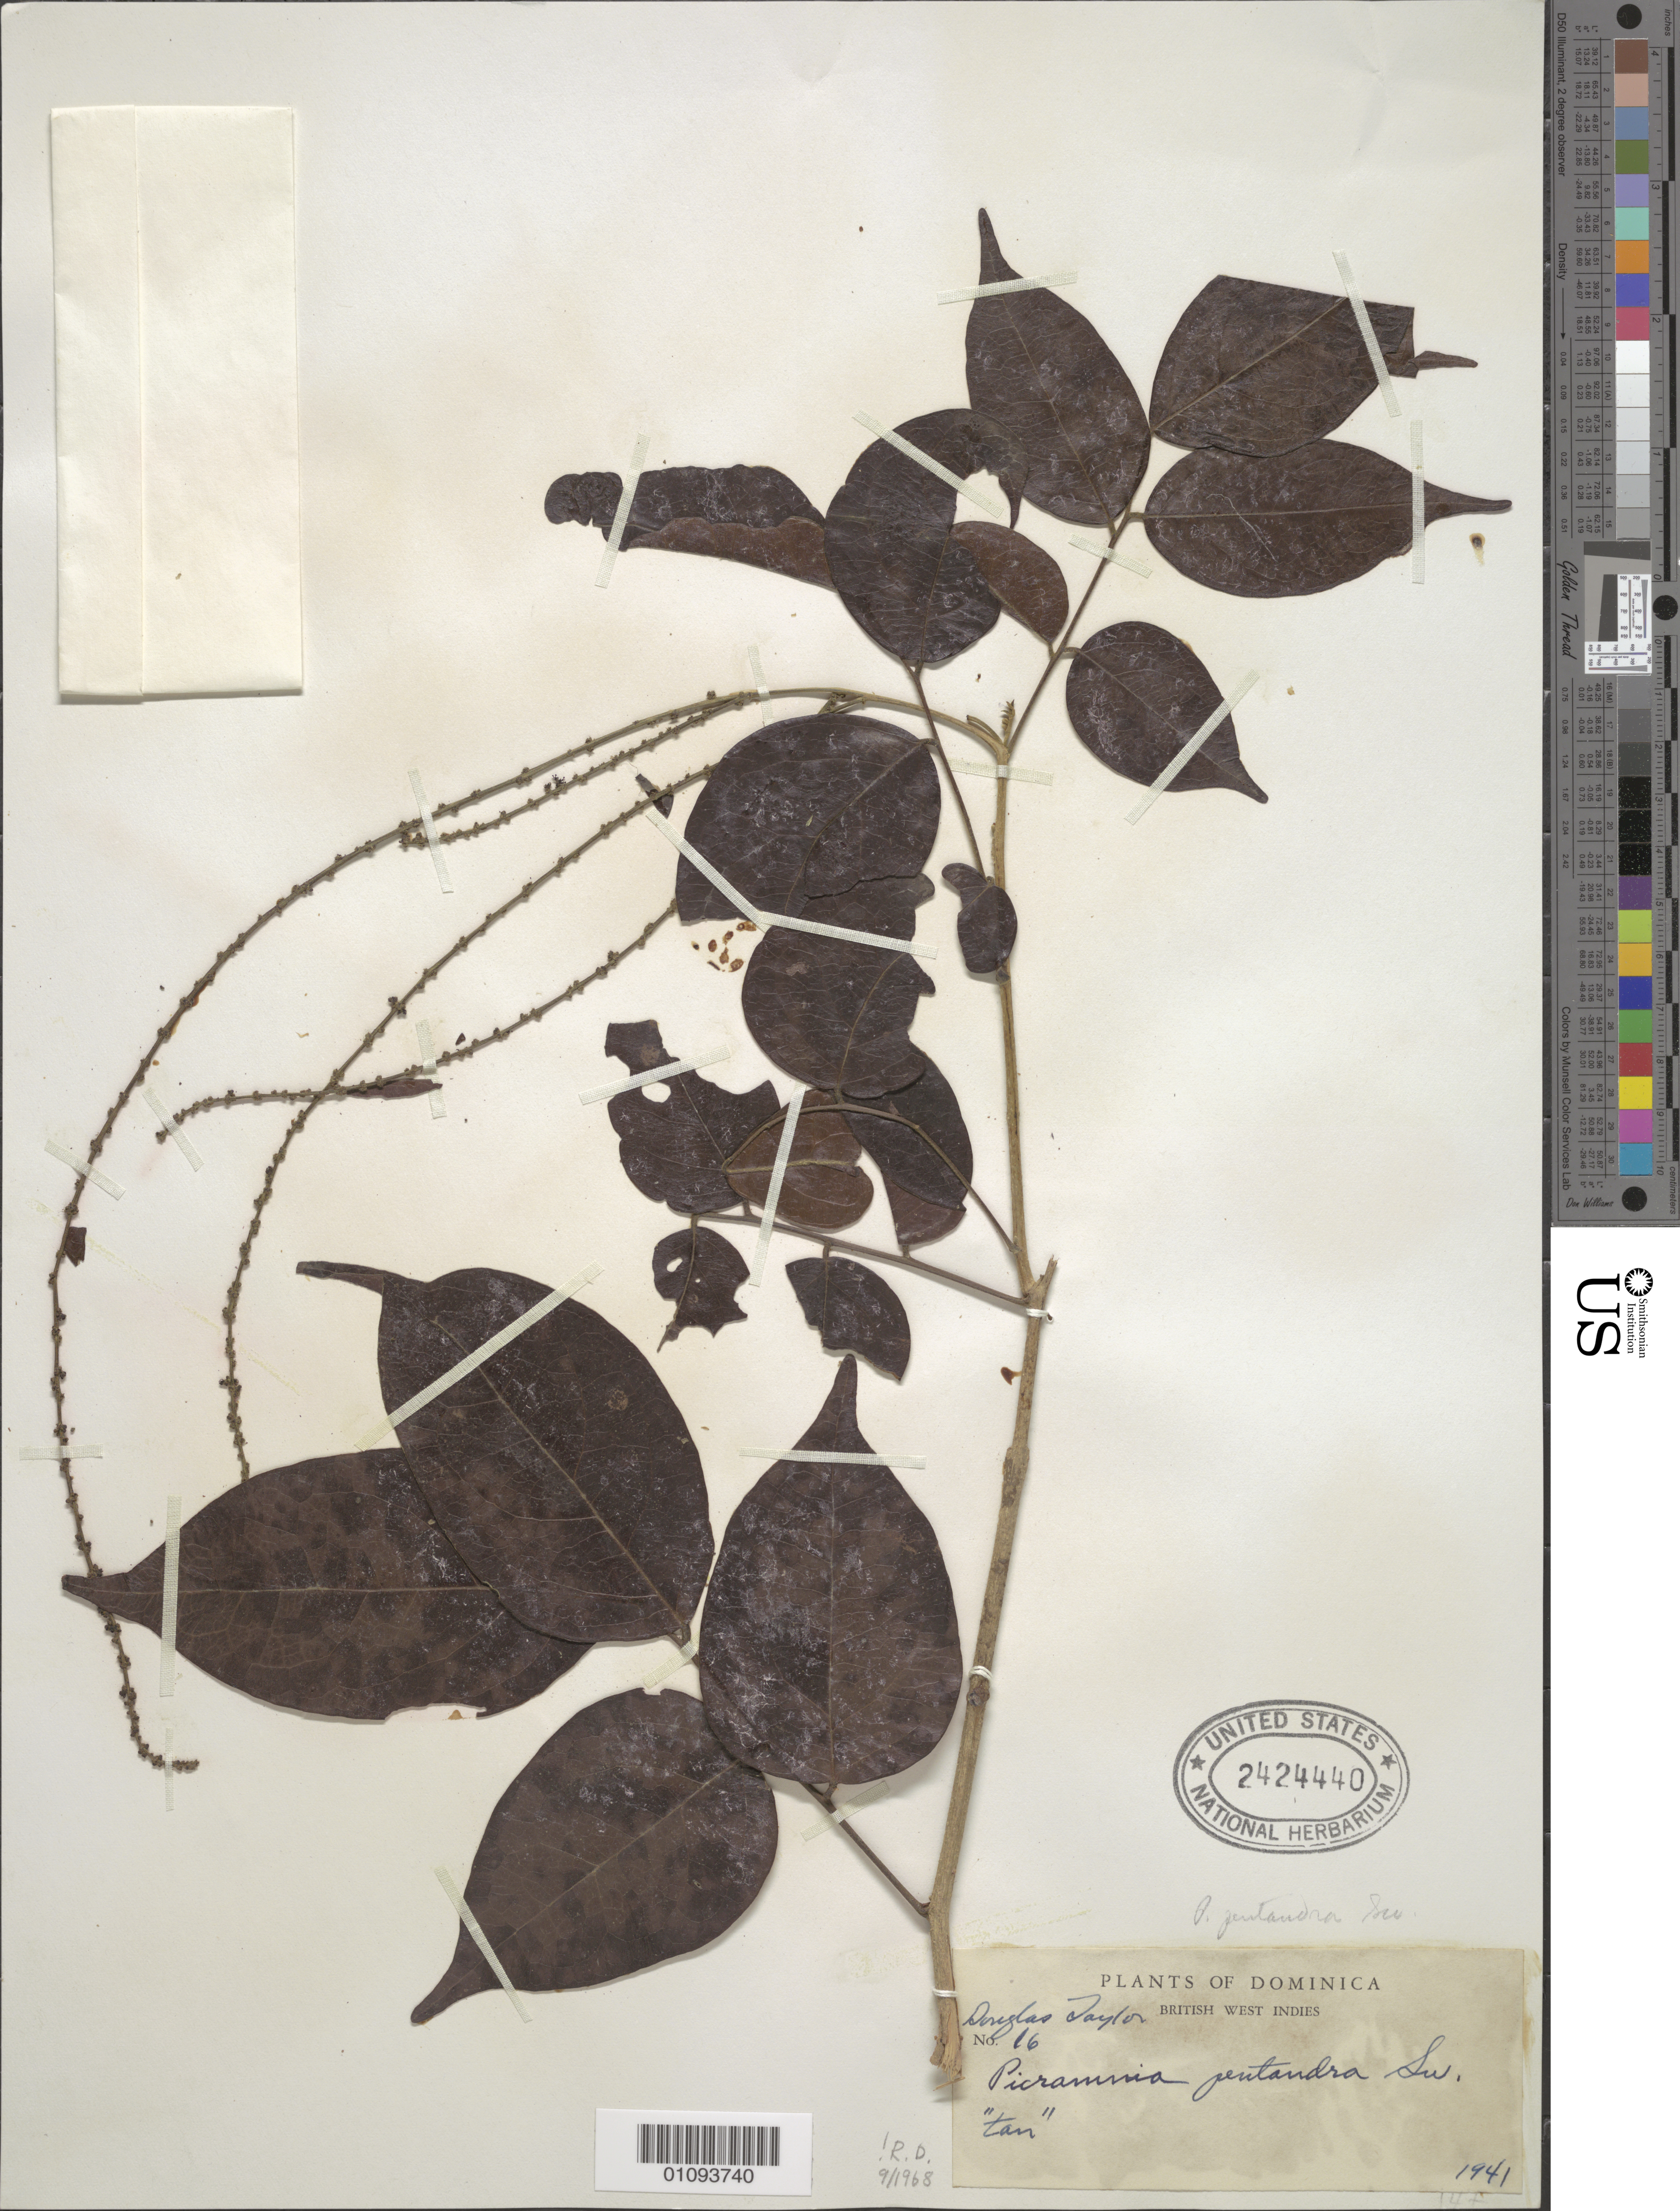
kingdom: Plantae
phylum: Tracheophyta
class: Magnoliopsida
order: Picramniales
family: Picramniaceae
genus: Picramnia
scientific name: Picramnia pentandra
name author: Sw.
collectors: D. Taylor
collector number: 16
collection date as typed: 1941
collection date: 1941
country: Dominica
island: Dominica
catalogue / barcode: US 2424440